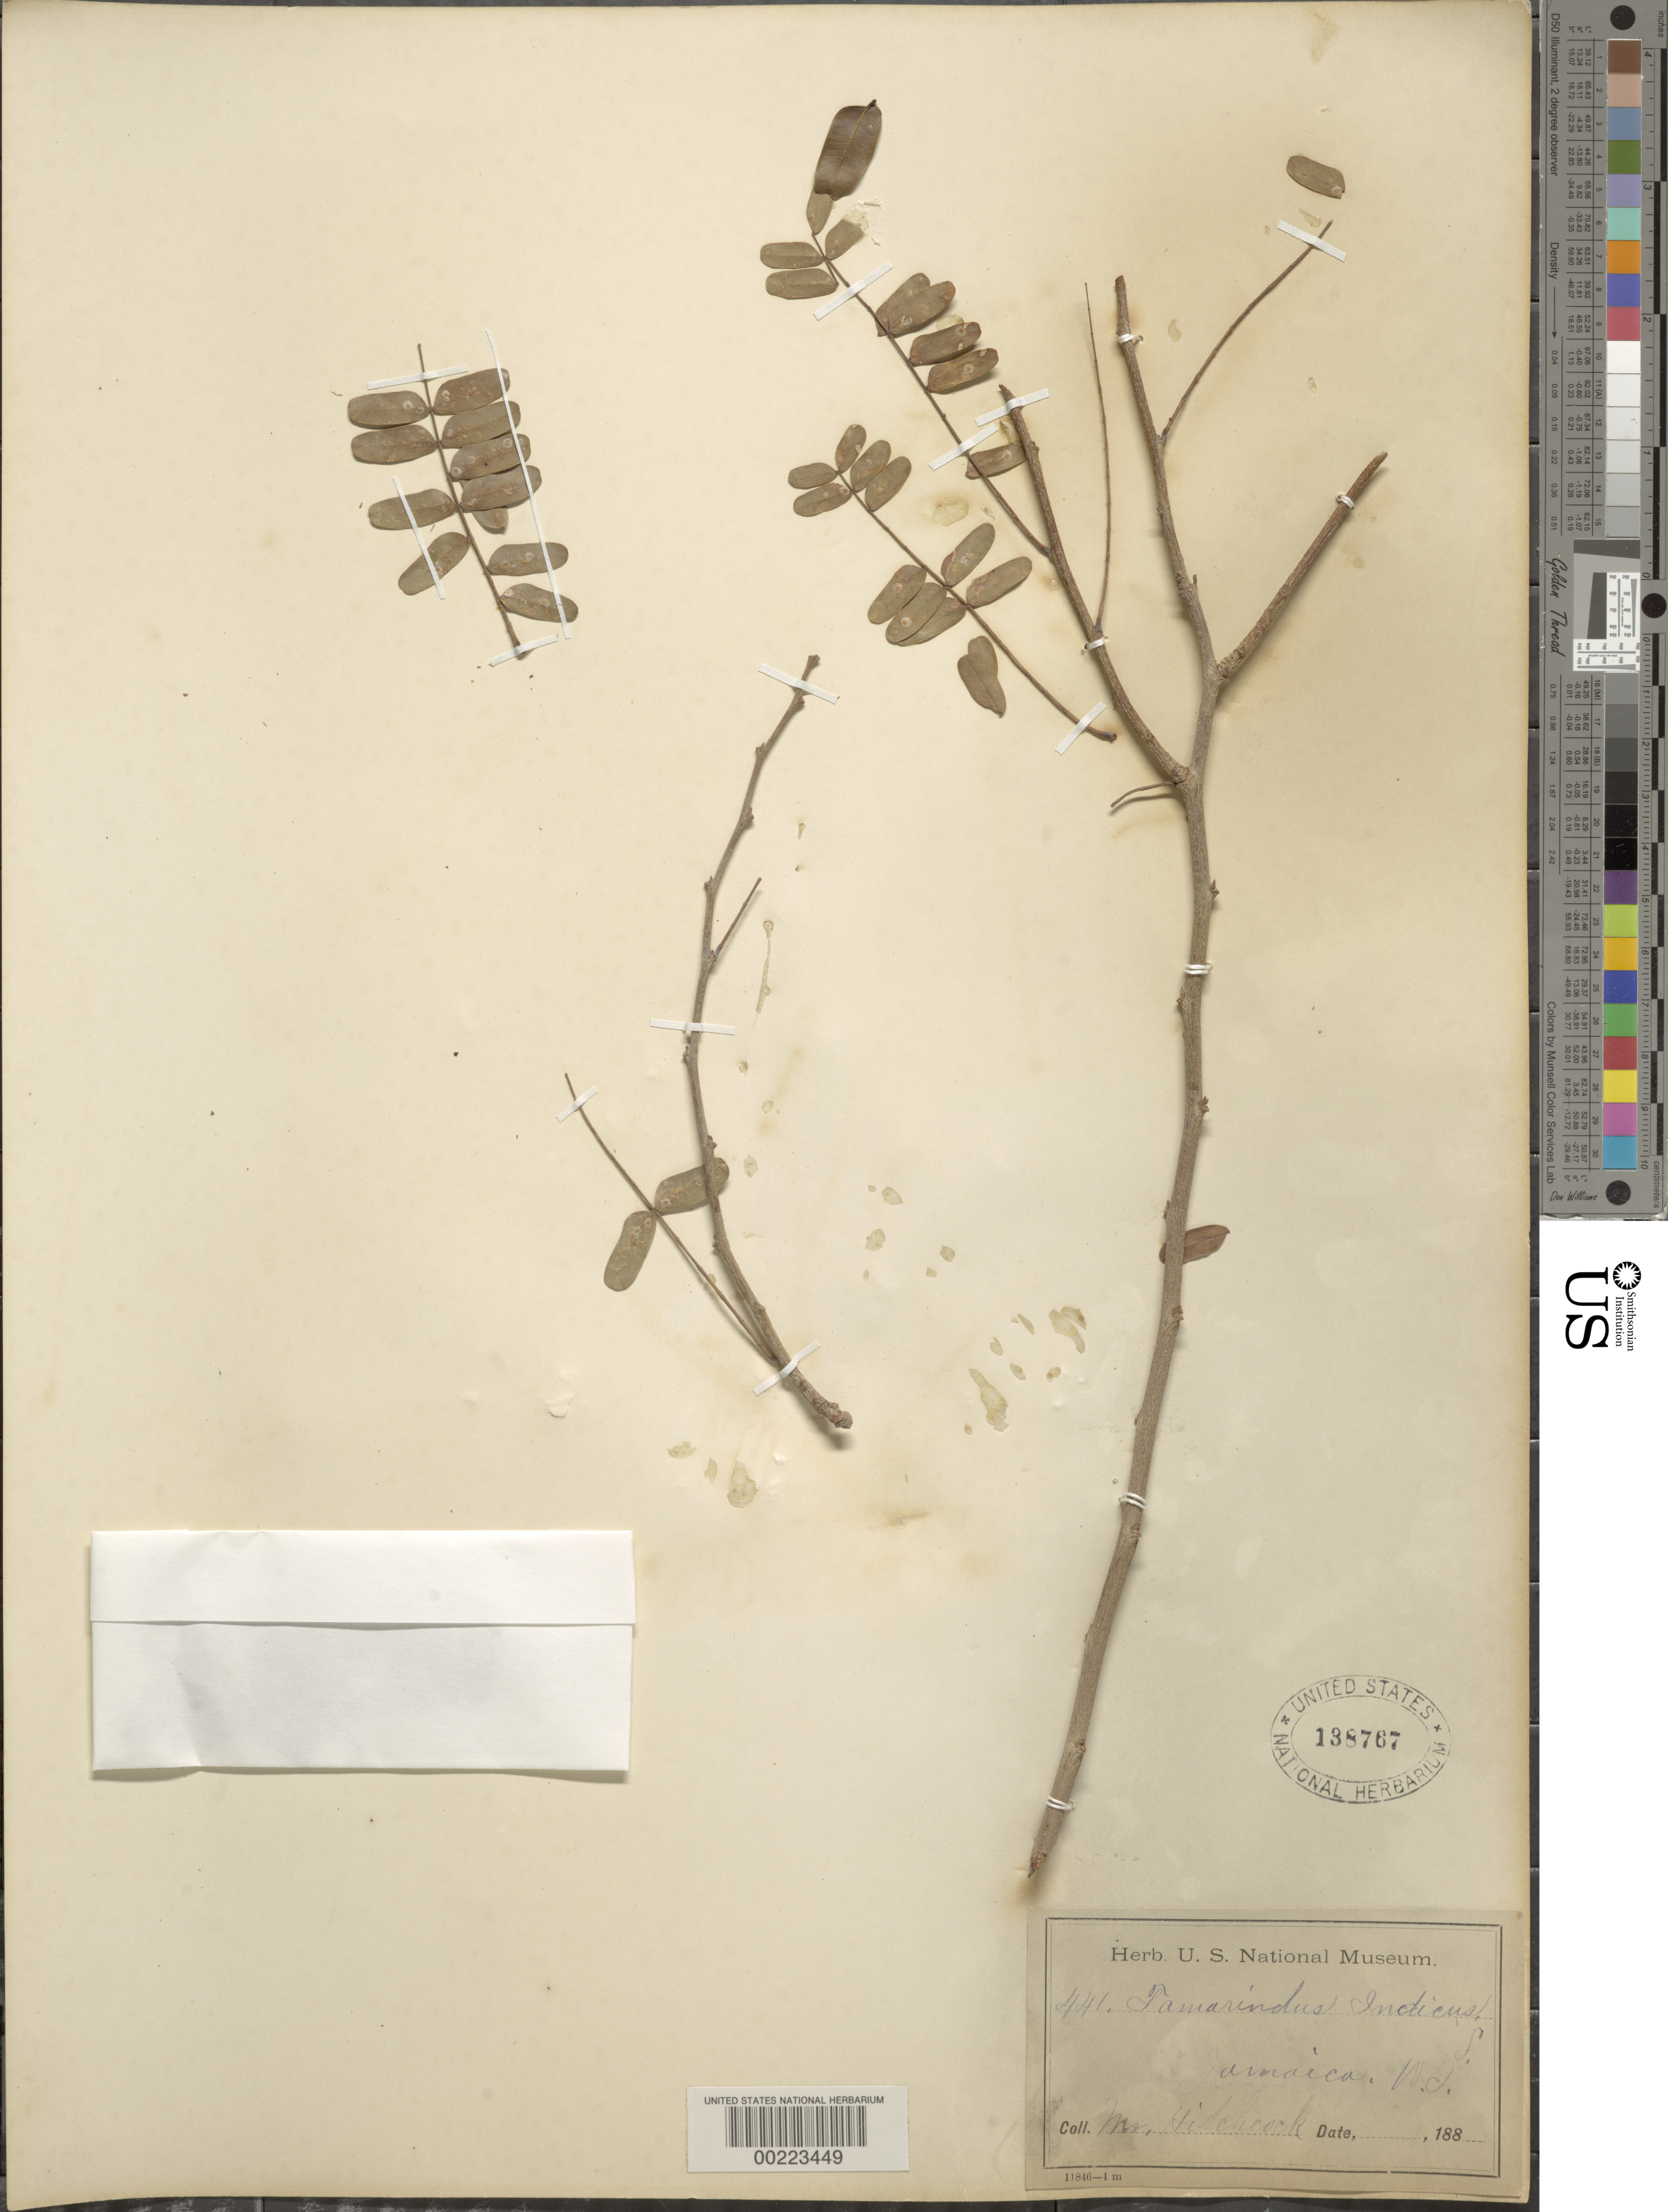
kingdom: Plantae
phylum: Tracheophyta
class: Magnoliopsida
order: Fabales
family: Fabaceae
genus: Tamarindus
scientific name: Tamarindus indica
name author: L.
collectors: A. S. Hitchcock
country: Jamaica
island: Greater Antilles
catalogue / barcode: US 138767